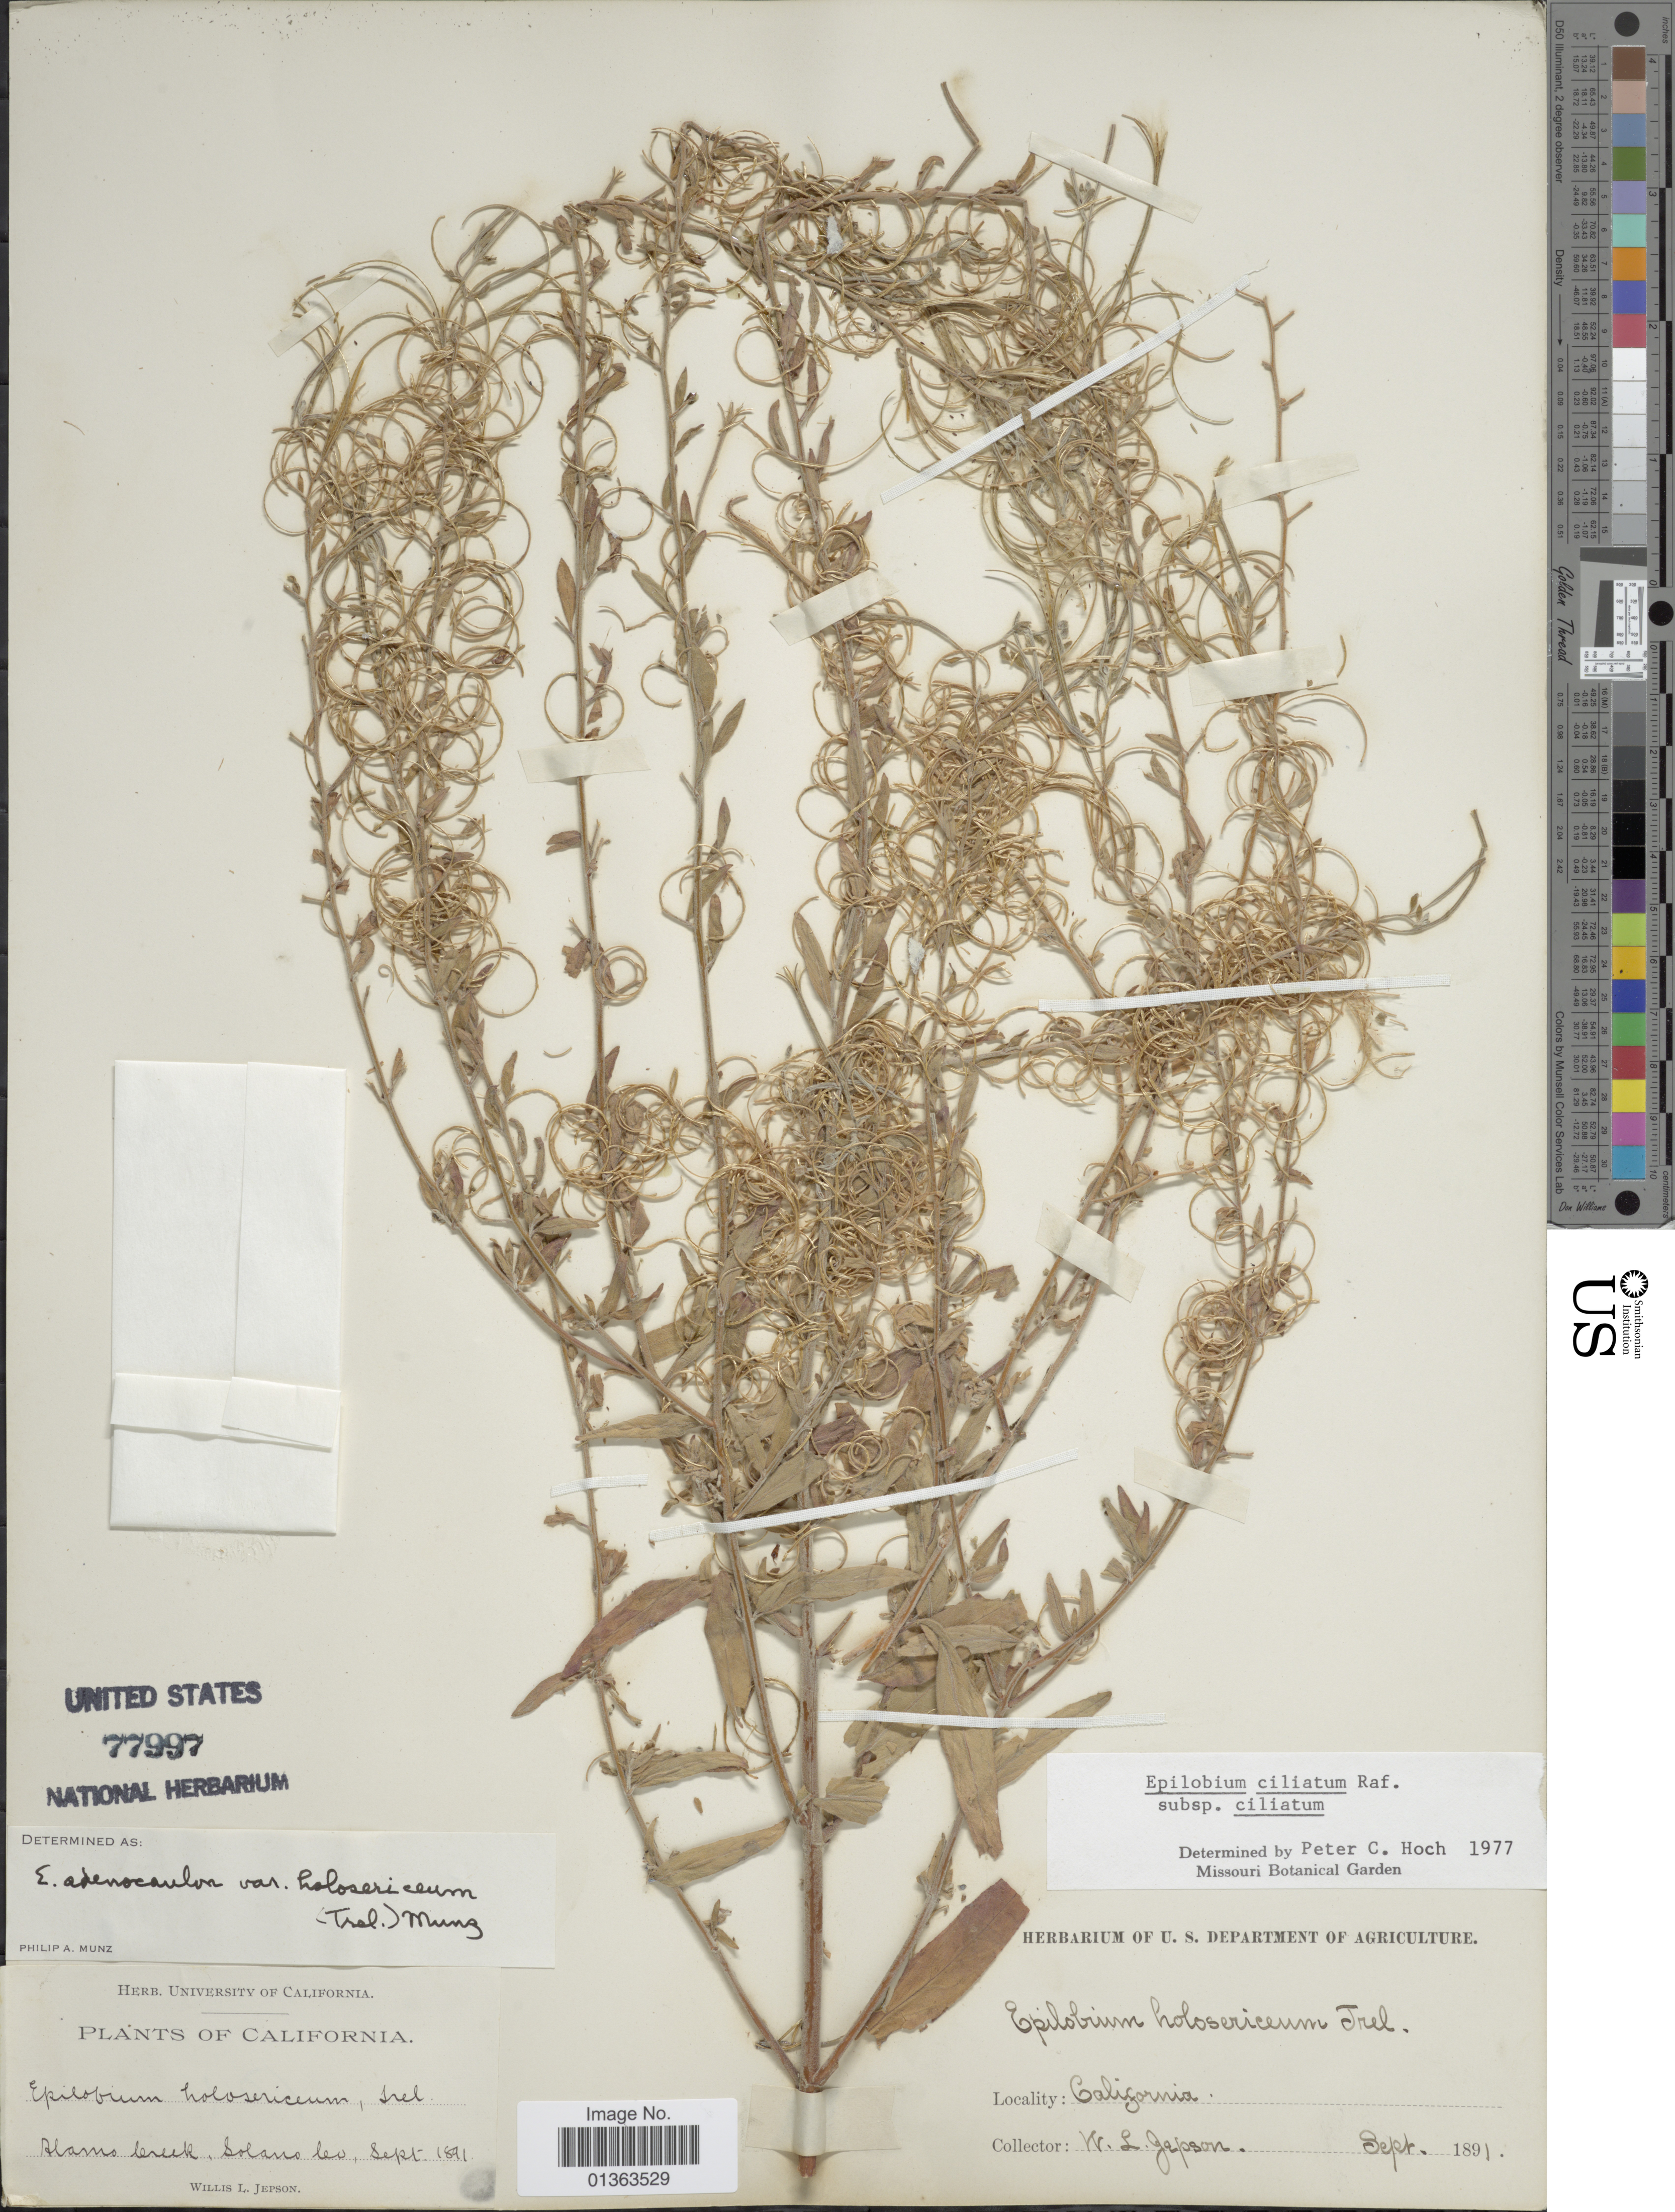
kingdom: Plantae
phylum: Tracheophyta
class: Magnoliopsida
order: Myrtales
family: Onagraceae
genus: Epilobium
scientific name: Epilobium ciliatum subsp. ciliatum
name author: Raf.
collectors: W. L. Jepson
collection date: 1891-09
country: United States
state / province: California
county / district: Solano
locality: Alamo Creek,Solano Co.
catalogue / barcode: US 77997